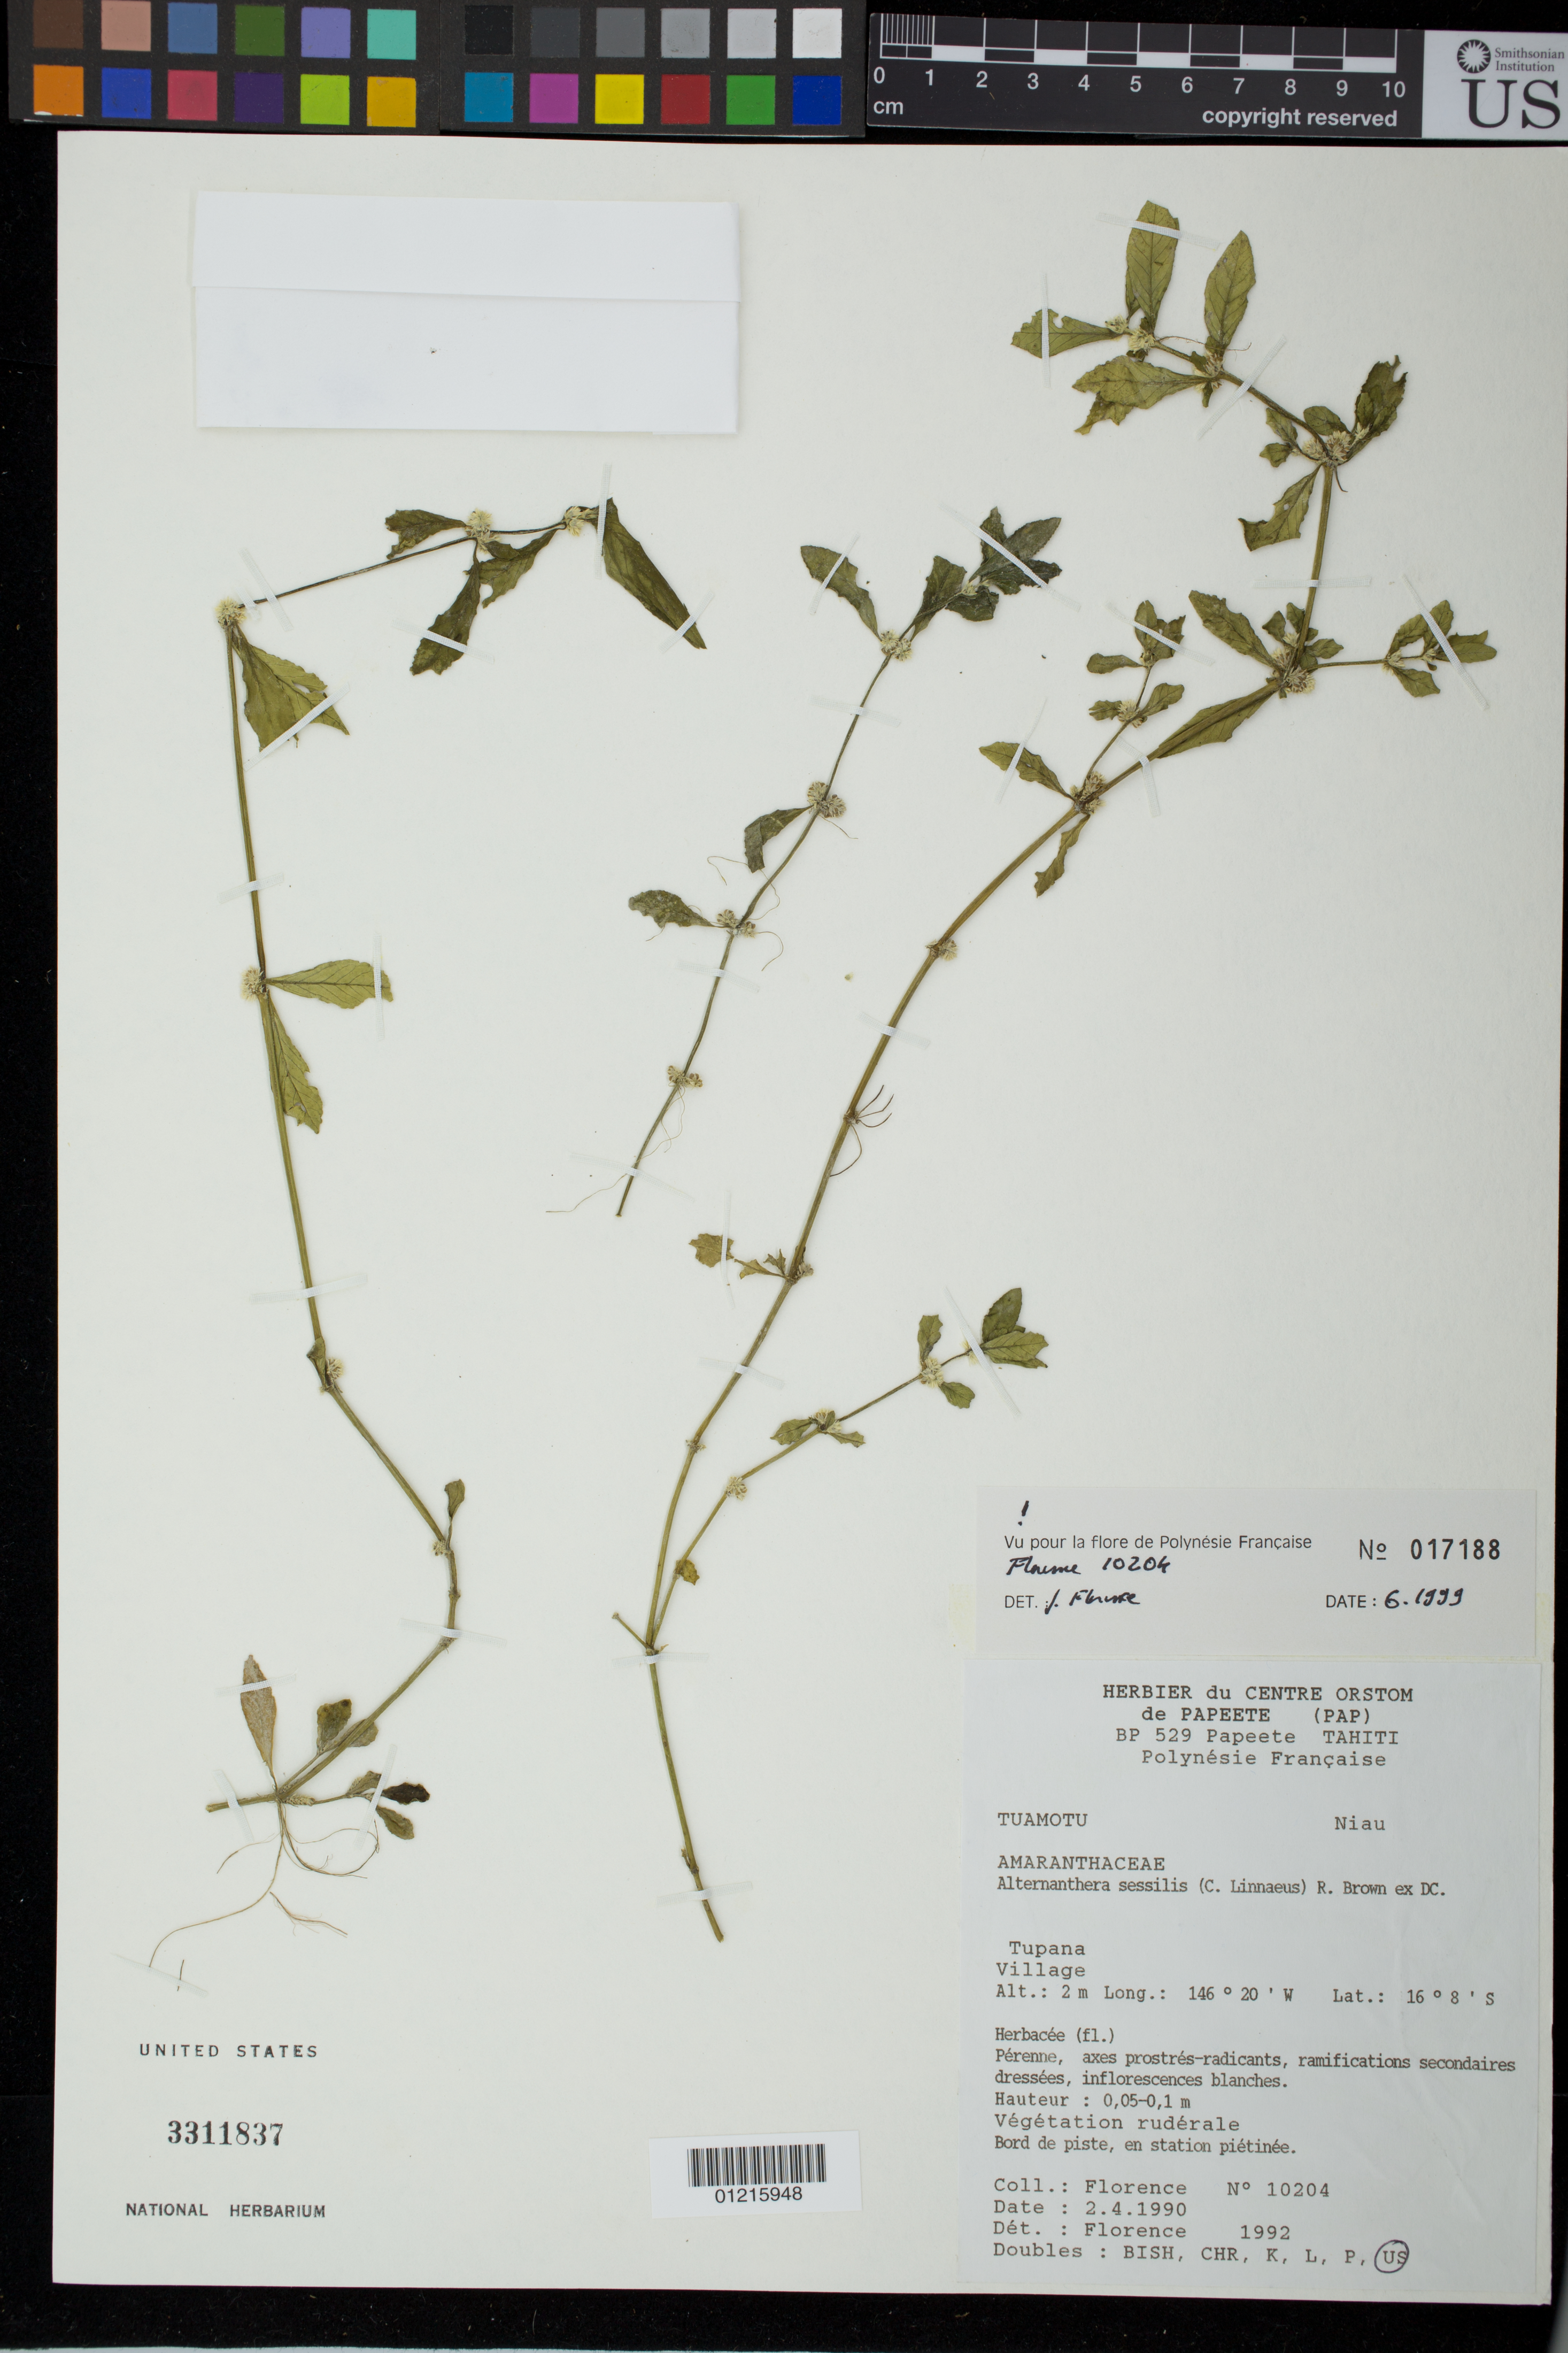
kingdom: Plantae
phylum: Tracheophyta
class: Magnoliopsida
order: Caryophyllales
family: Amaranthaceae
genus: Alternanthera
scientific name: Alternanthera sessilis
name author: (L.) DC.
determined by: Florence, J.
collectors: J. Florence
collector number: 10204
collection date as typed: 02 Apr 1990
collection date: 1990-04-02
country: French Polynesia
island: Niau Atoll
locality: Tuamotu, niau, tupana village [Society Is.]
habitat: En station Piètnèe.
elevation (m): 2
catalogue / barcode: US 3311837